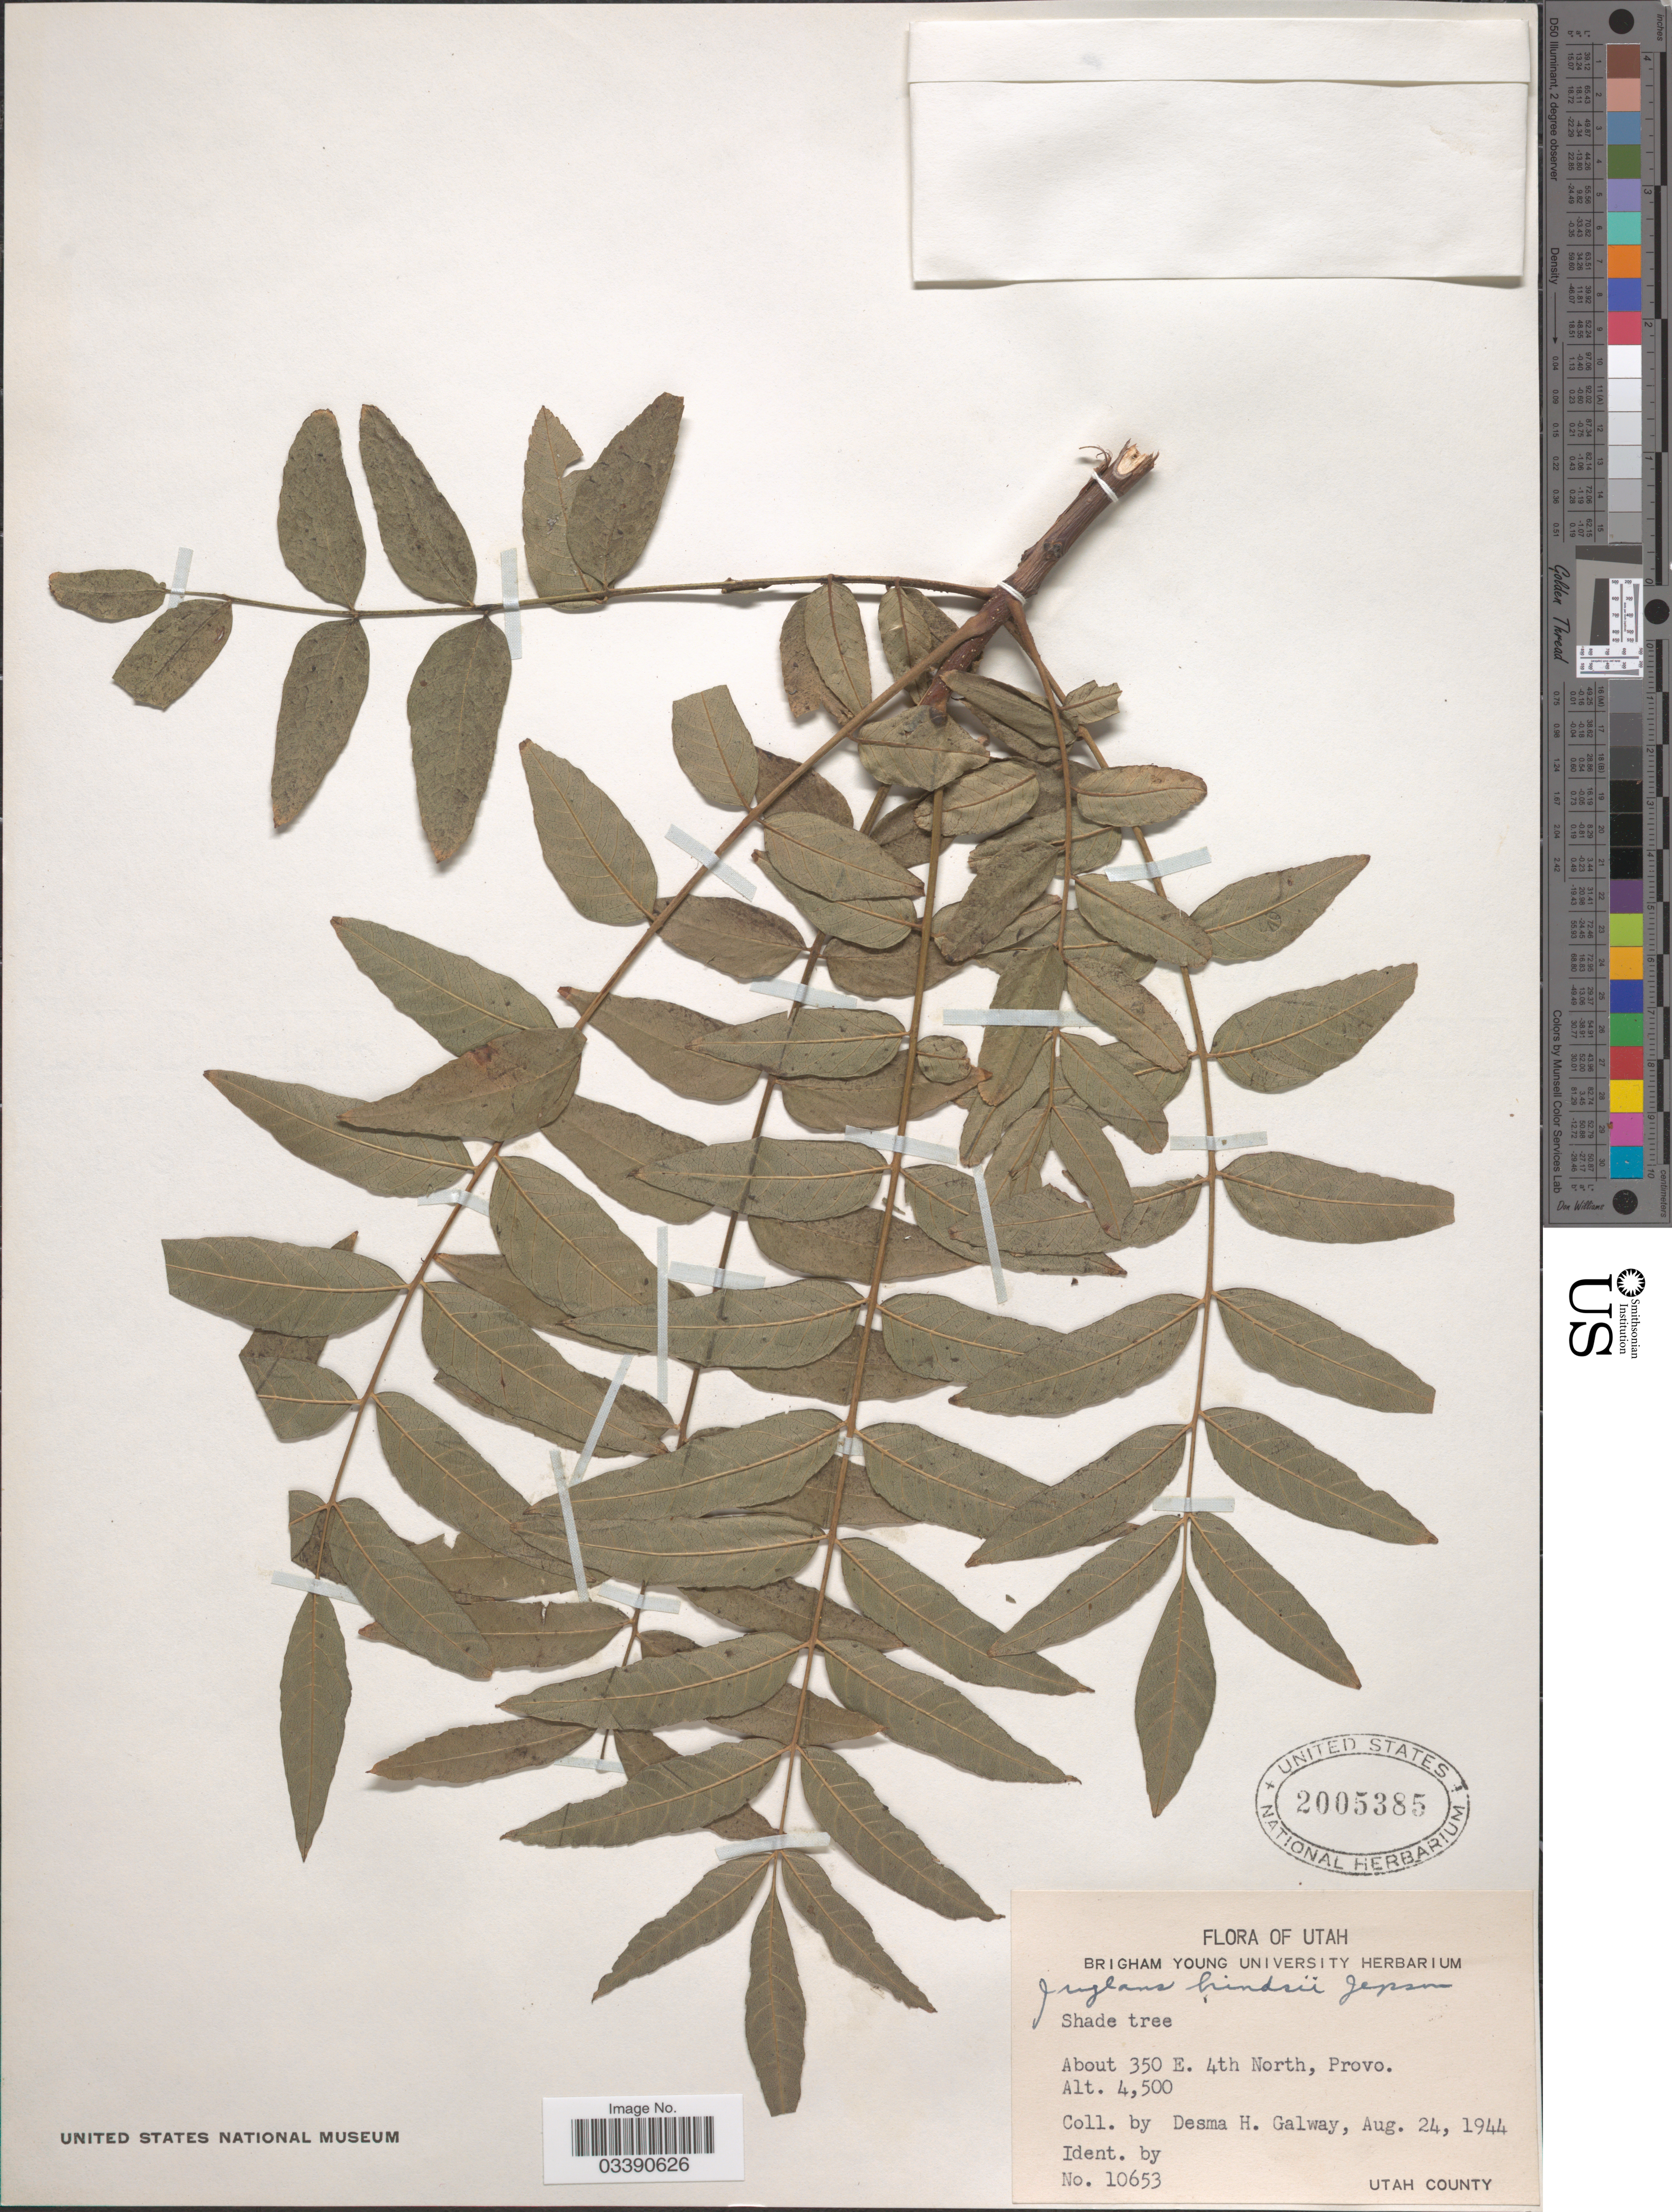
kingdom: Plantae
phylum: Tracheophyta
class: Magnoliopsida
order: Fagales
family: Juglandaceae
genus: Juglans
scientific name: Juglans hindsii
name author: (Jeps.) Jeps. ex R.E. Sm.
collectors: D. Galway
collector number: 10653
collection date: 1944-08-24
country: United States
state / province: Utah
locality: About 350 E. 4th North, Provo. Utah County.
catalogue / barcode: US 2005385